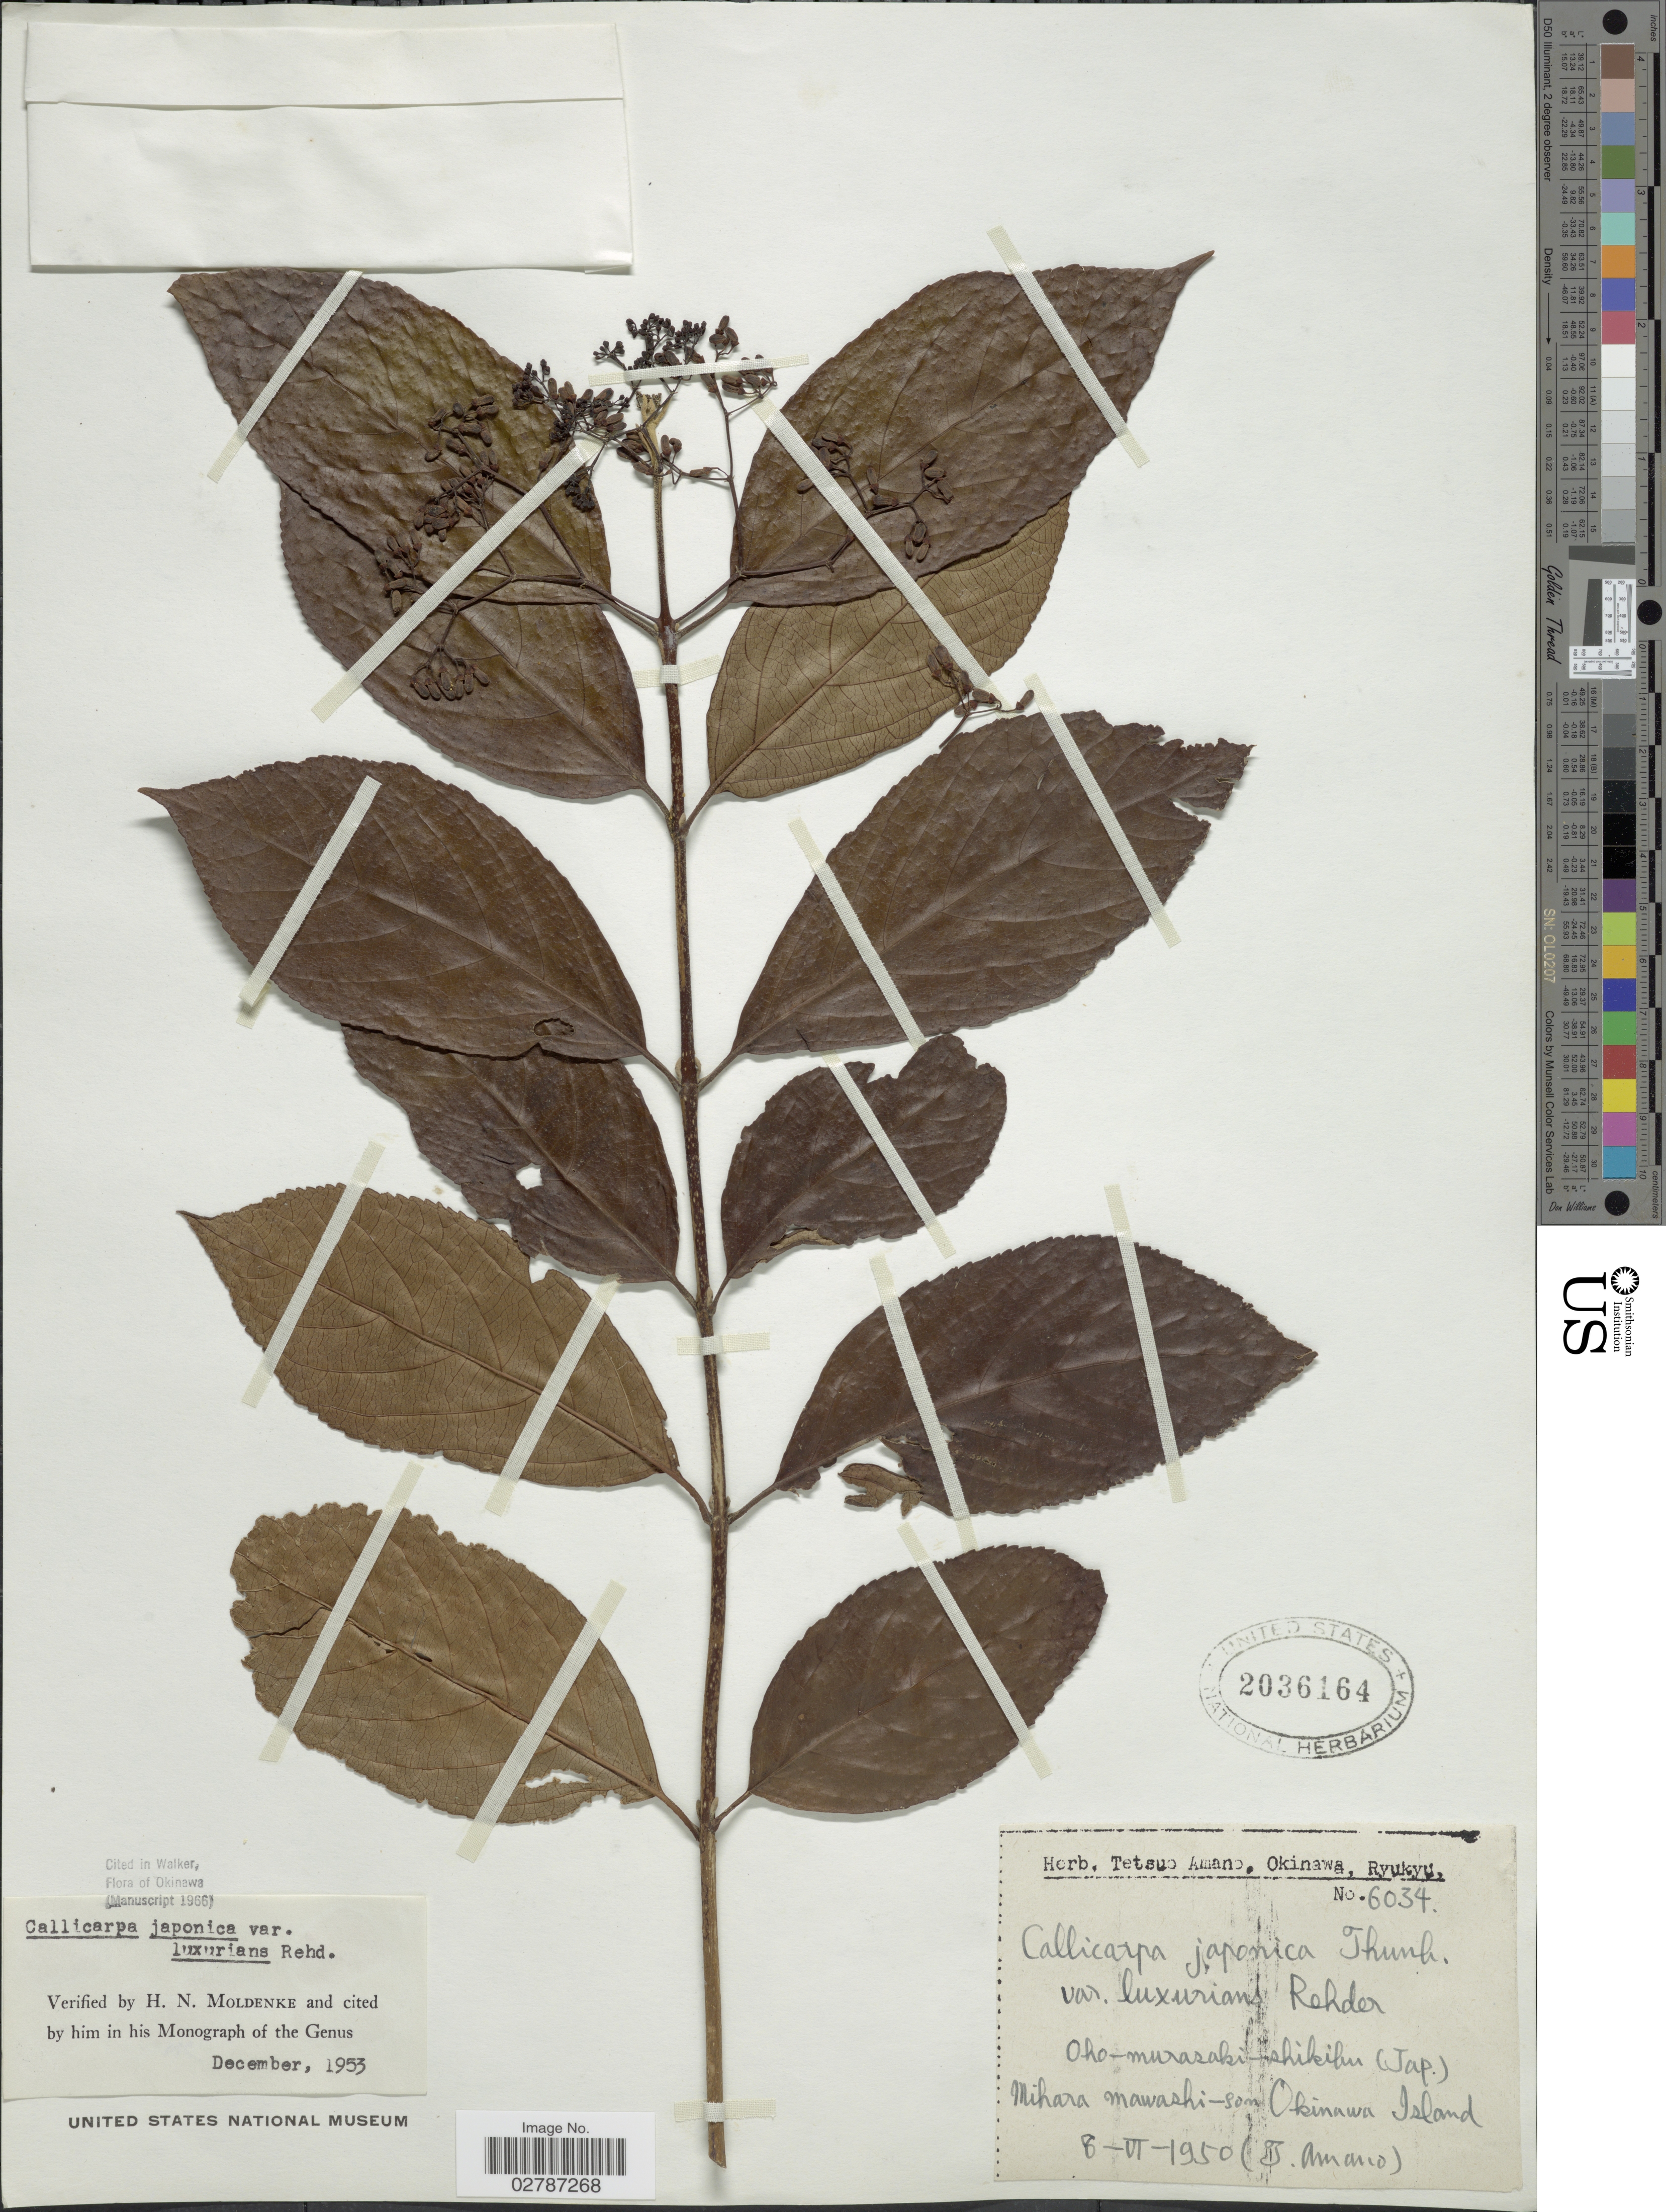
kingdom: Plantae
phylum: Tracheophyta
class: Magnoliopsida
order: Lamiales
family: Lamiaceae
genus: Callicarpa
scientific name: Callicarpa japonica var. luxurians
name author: Rehder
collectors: T. Amano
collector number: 6034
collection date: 1950-06-08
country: Japan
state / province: Okinawa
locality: Mihara mawashi-son. Okinawa Island.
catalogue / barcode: US 2036164